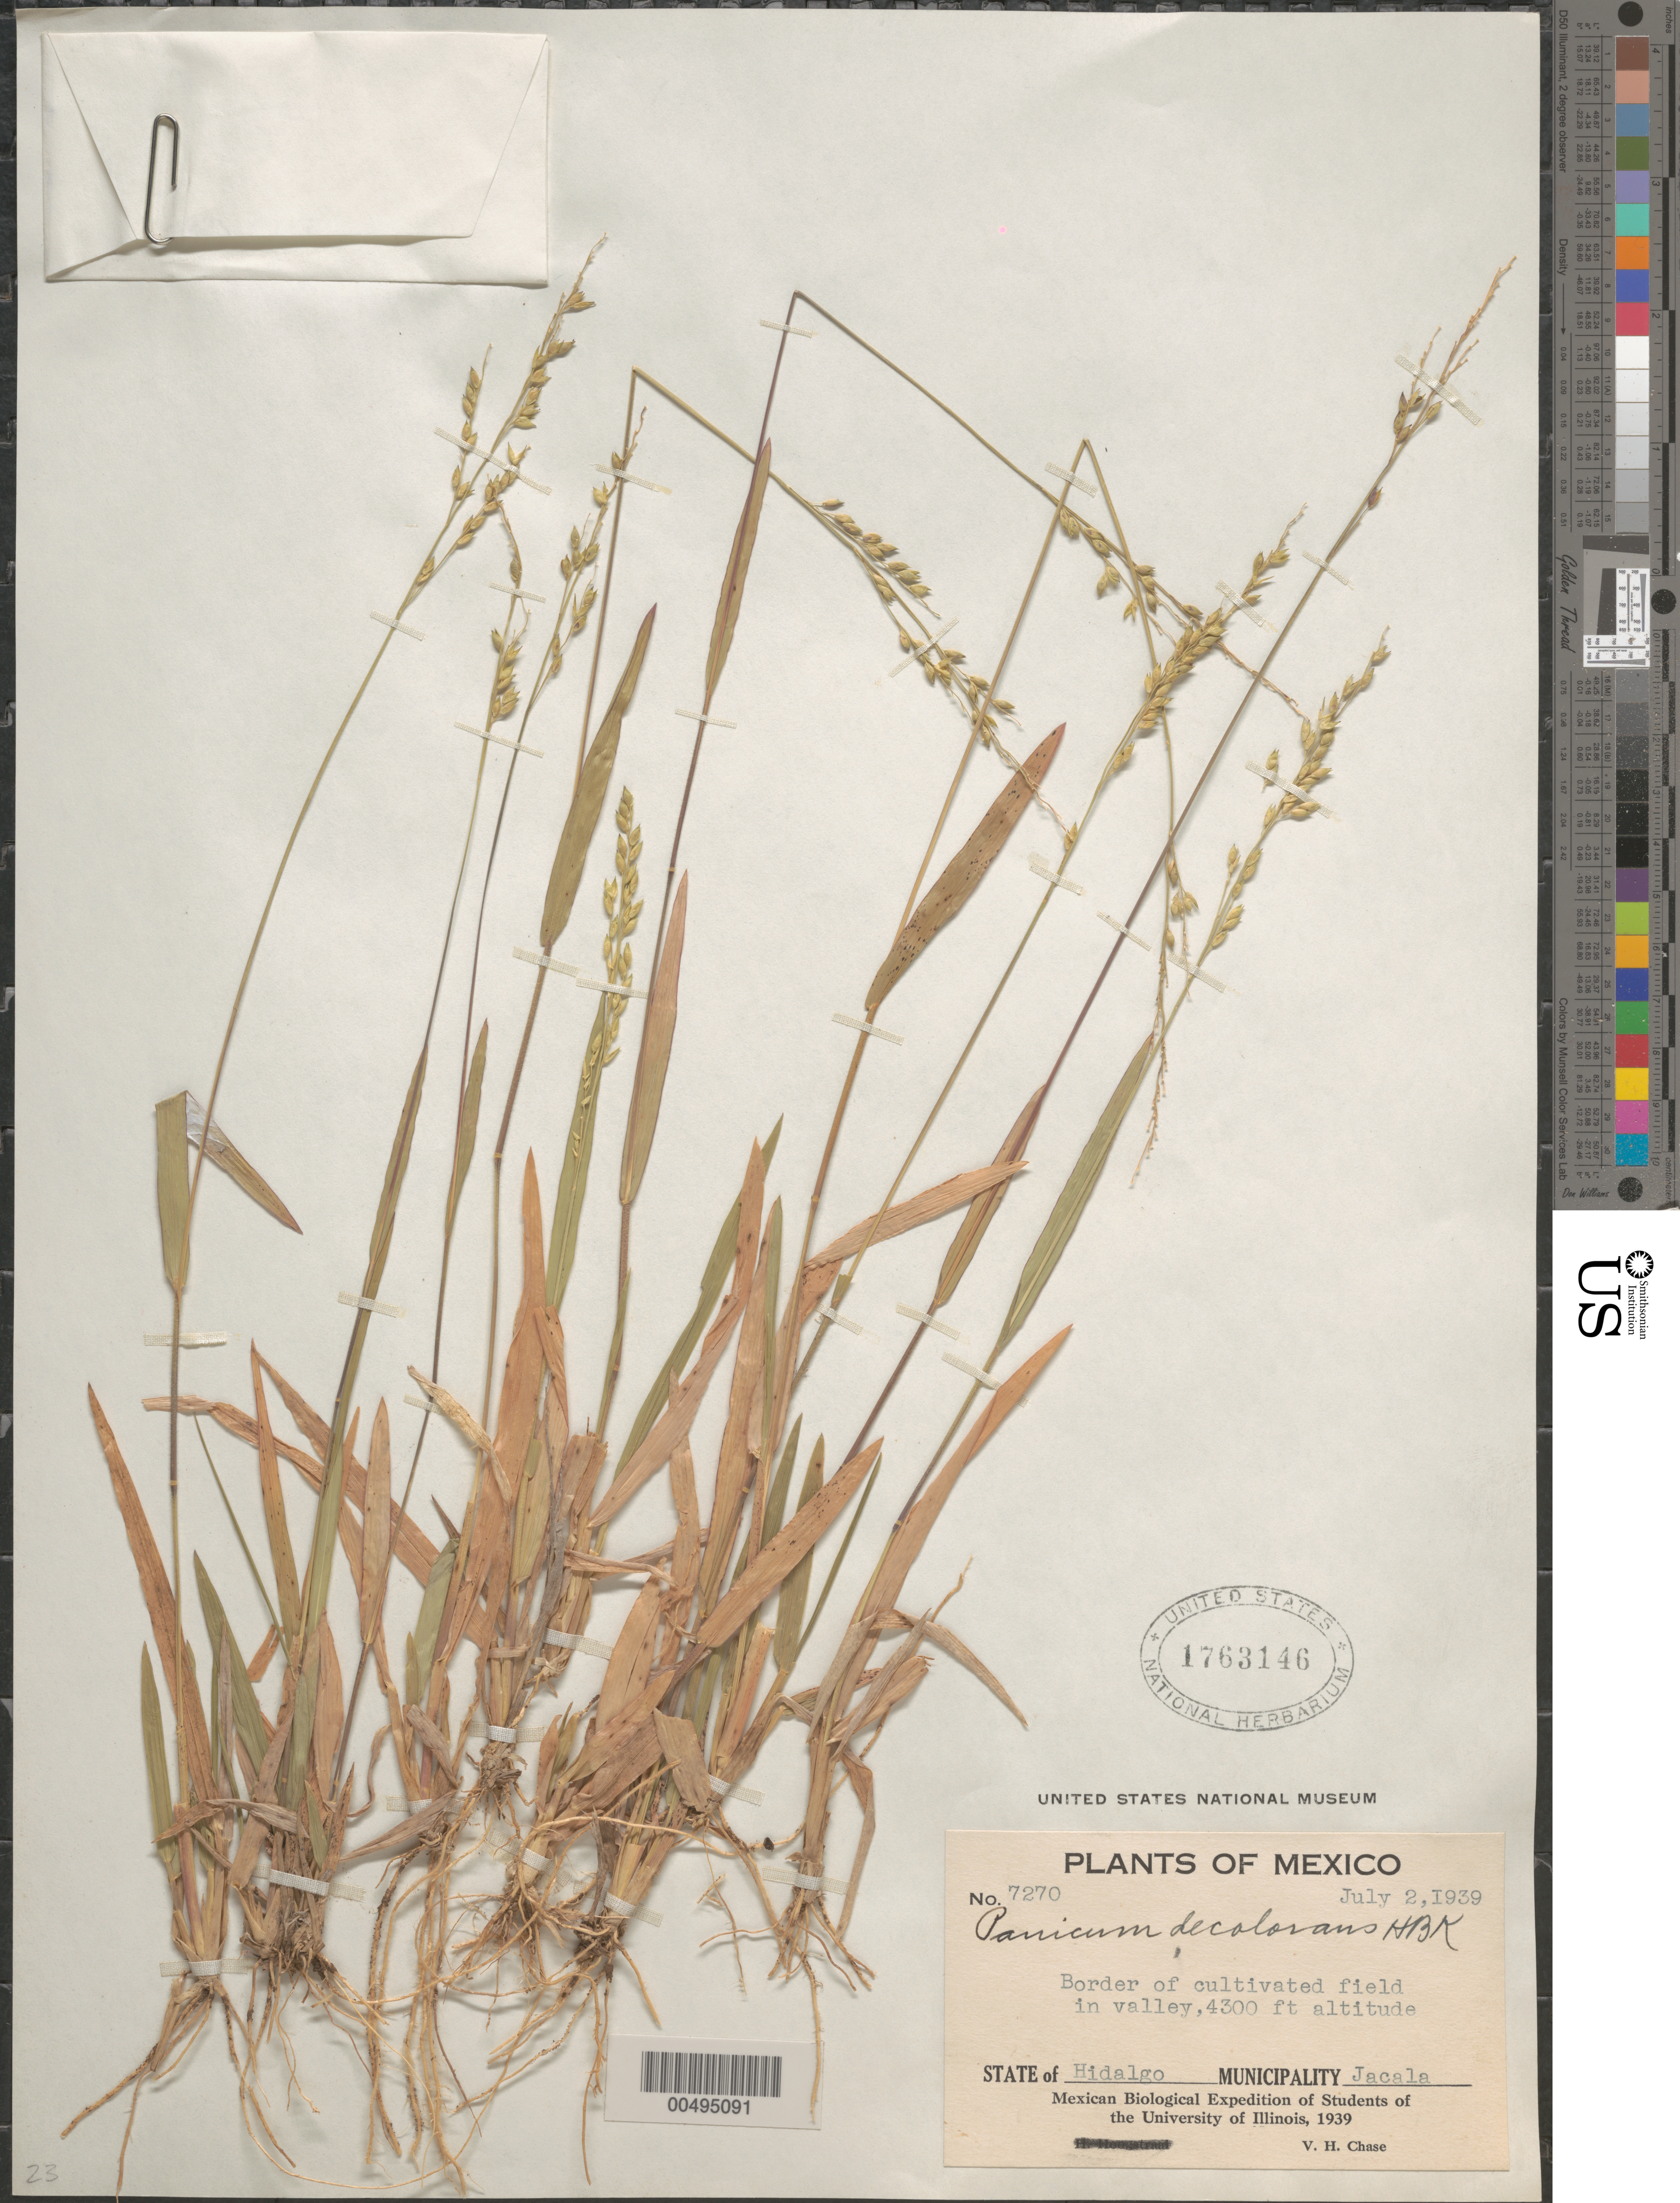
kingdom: Plantae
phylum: Tracheophyta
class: Liliopsida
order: Poales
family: Poaceae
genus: Panicum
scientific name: Panicum decolorans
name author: Kunth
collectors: V. H. Chase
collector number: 7270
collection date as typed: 2 Jul 1939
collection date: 1939-07-02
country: Mexico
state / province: Hidalgo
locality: Mun: Jacala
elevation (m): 1311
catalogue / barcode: US 1763146